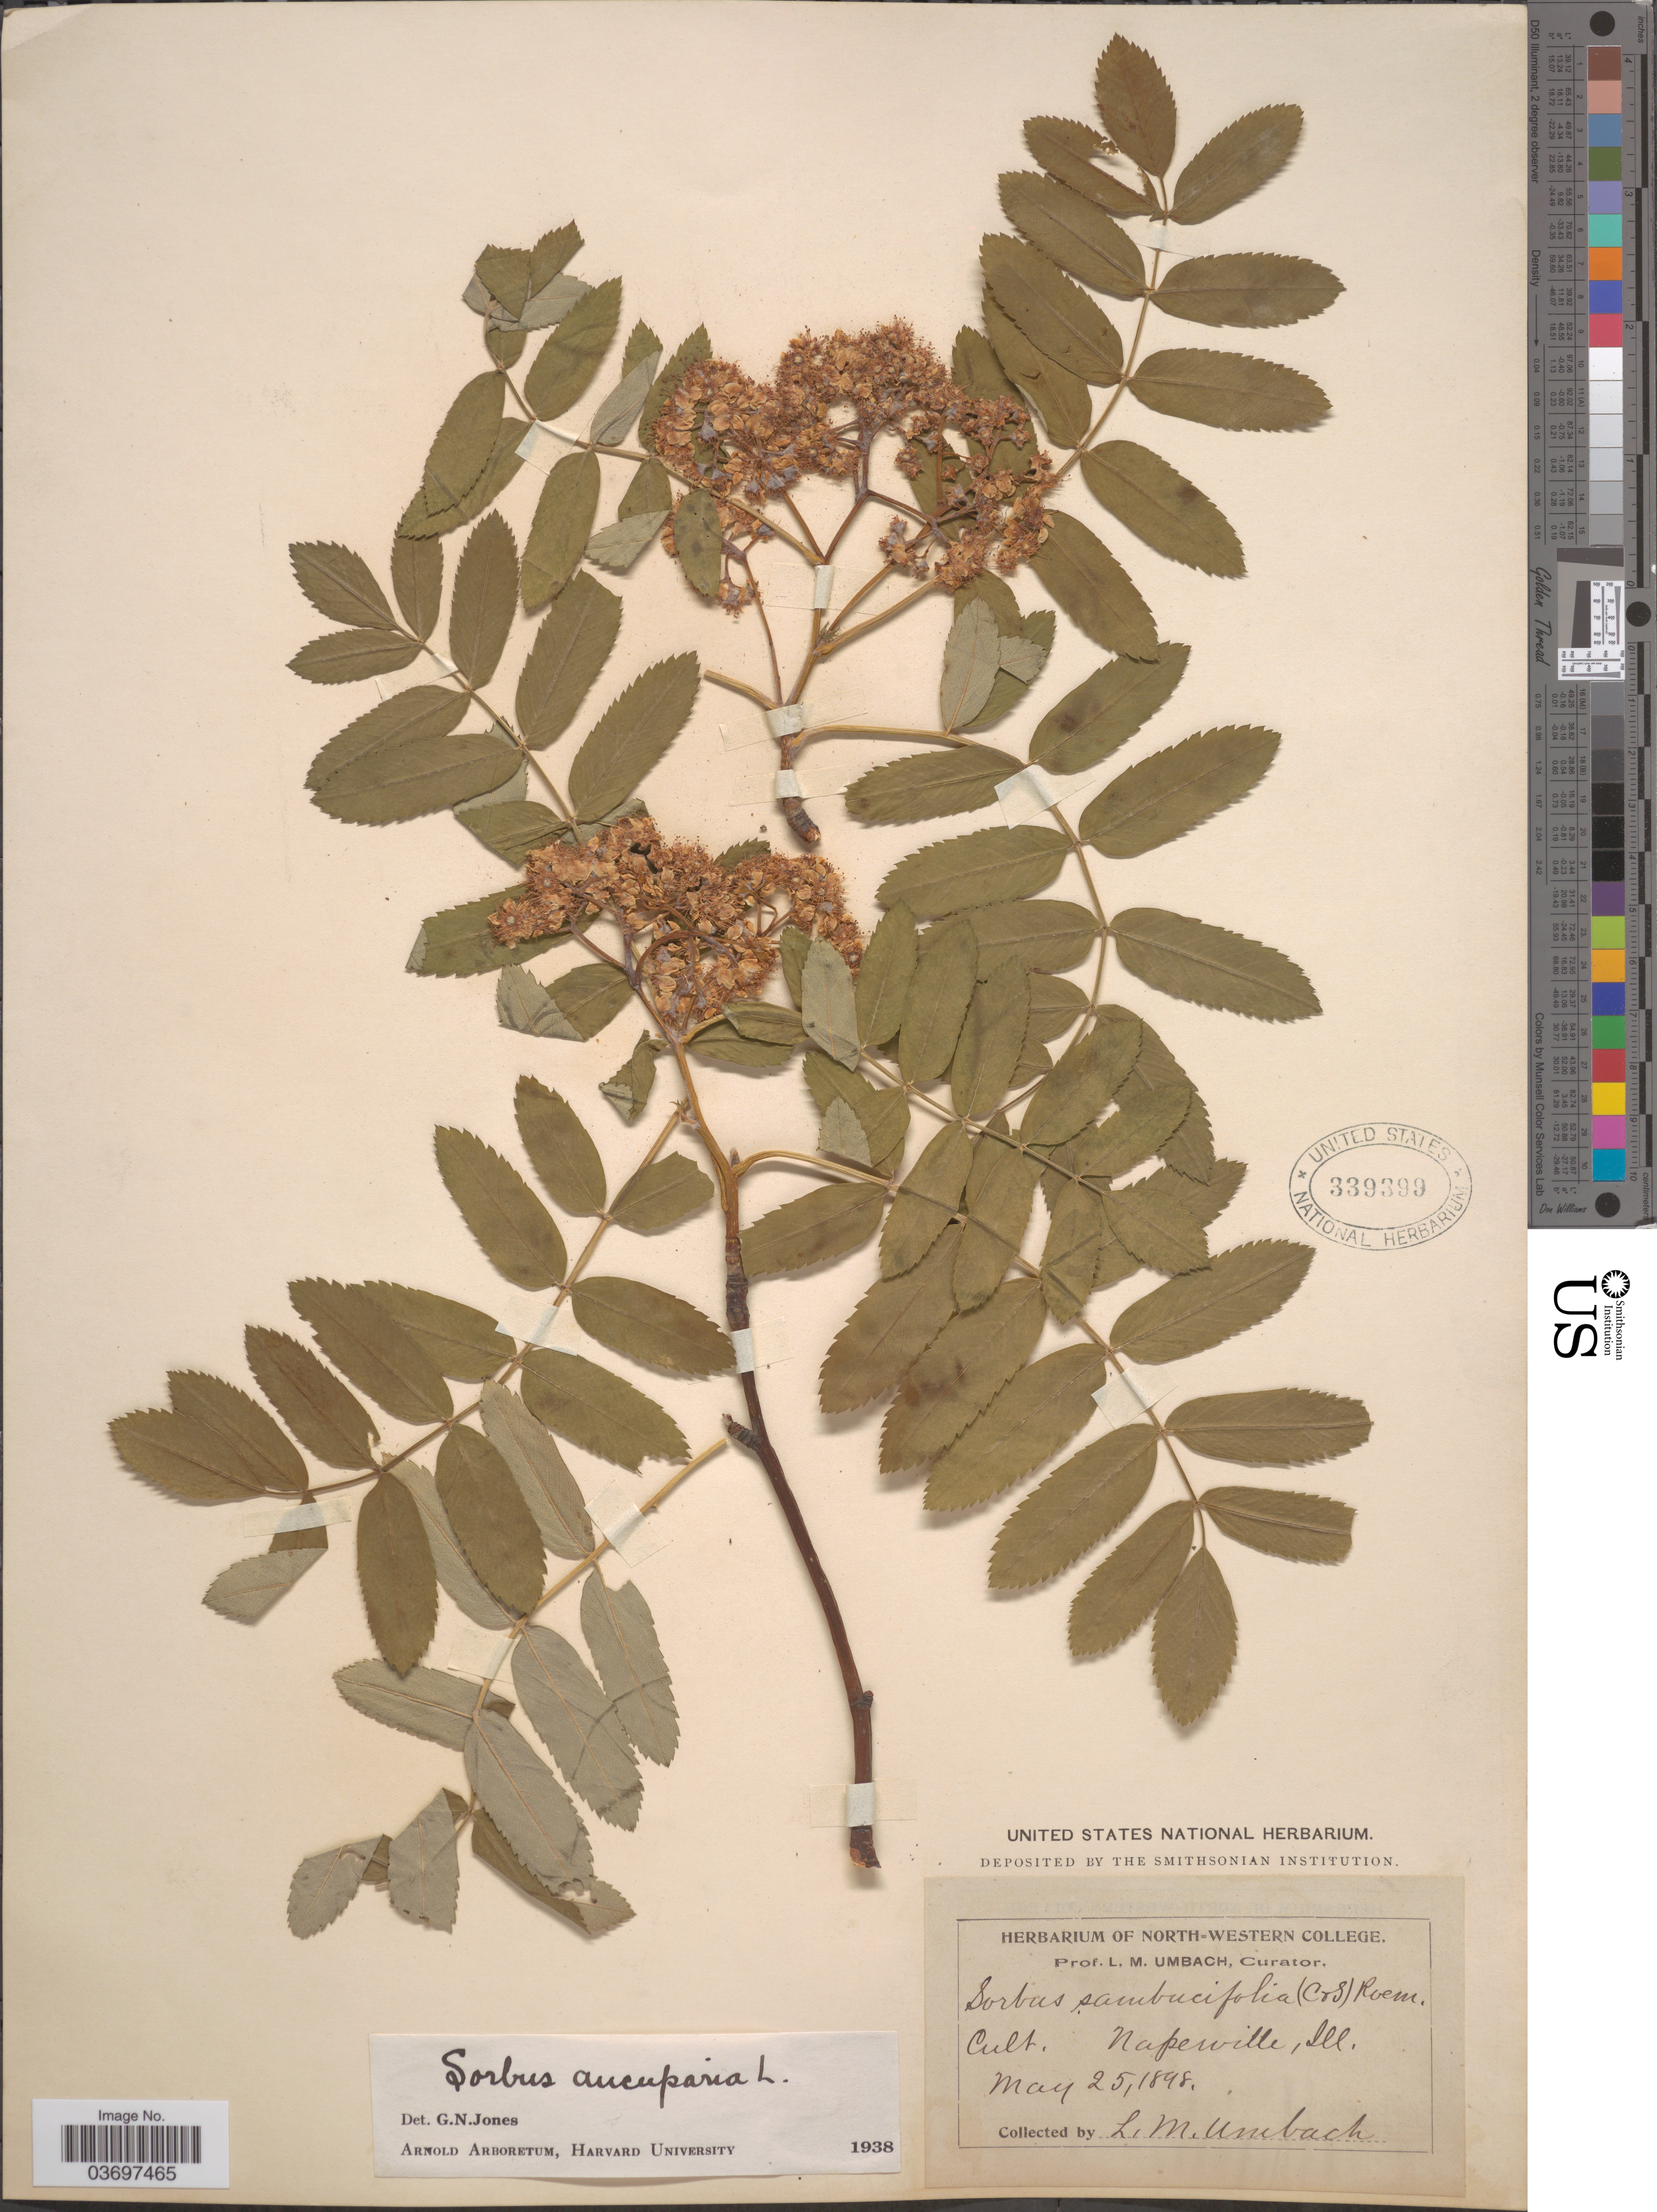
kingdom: Plantae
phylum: Tracheophyta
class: Magnoliopsida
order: Rosales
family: Rosaceae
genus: Sorbus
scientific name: Sorbus aucuparia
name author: L.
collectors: L. M. Umbach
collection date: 1898-05-25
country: United States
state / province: Illinois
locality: Naperville.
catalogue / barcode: US 339399